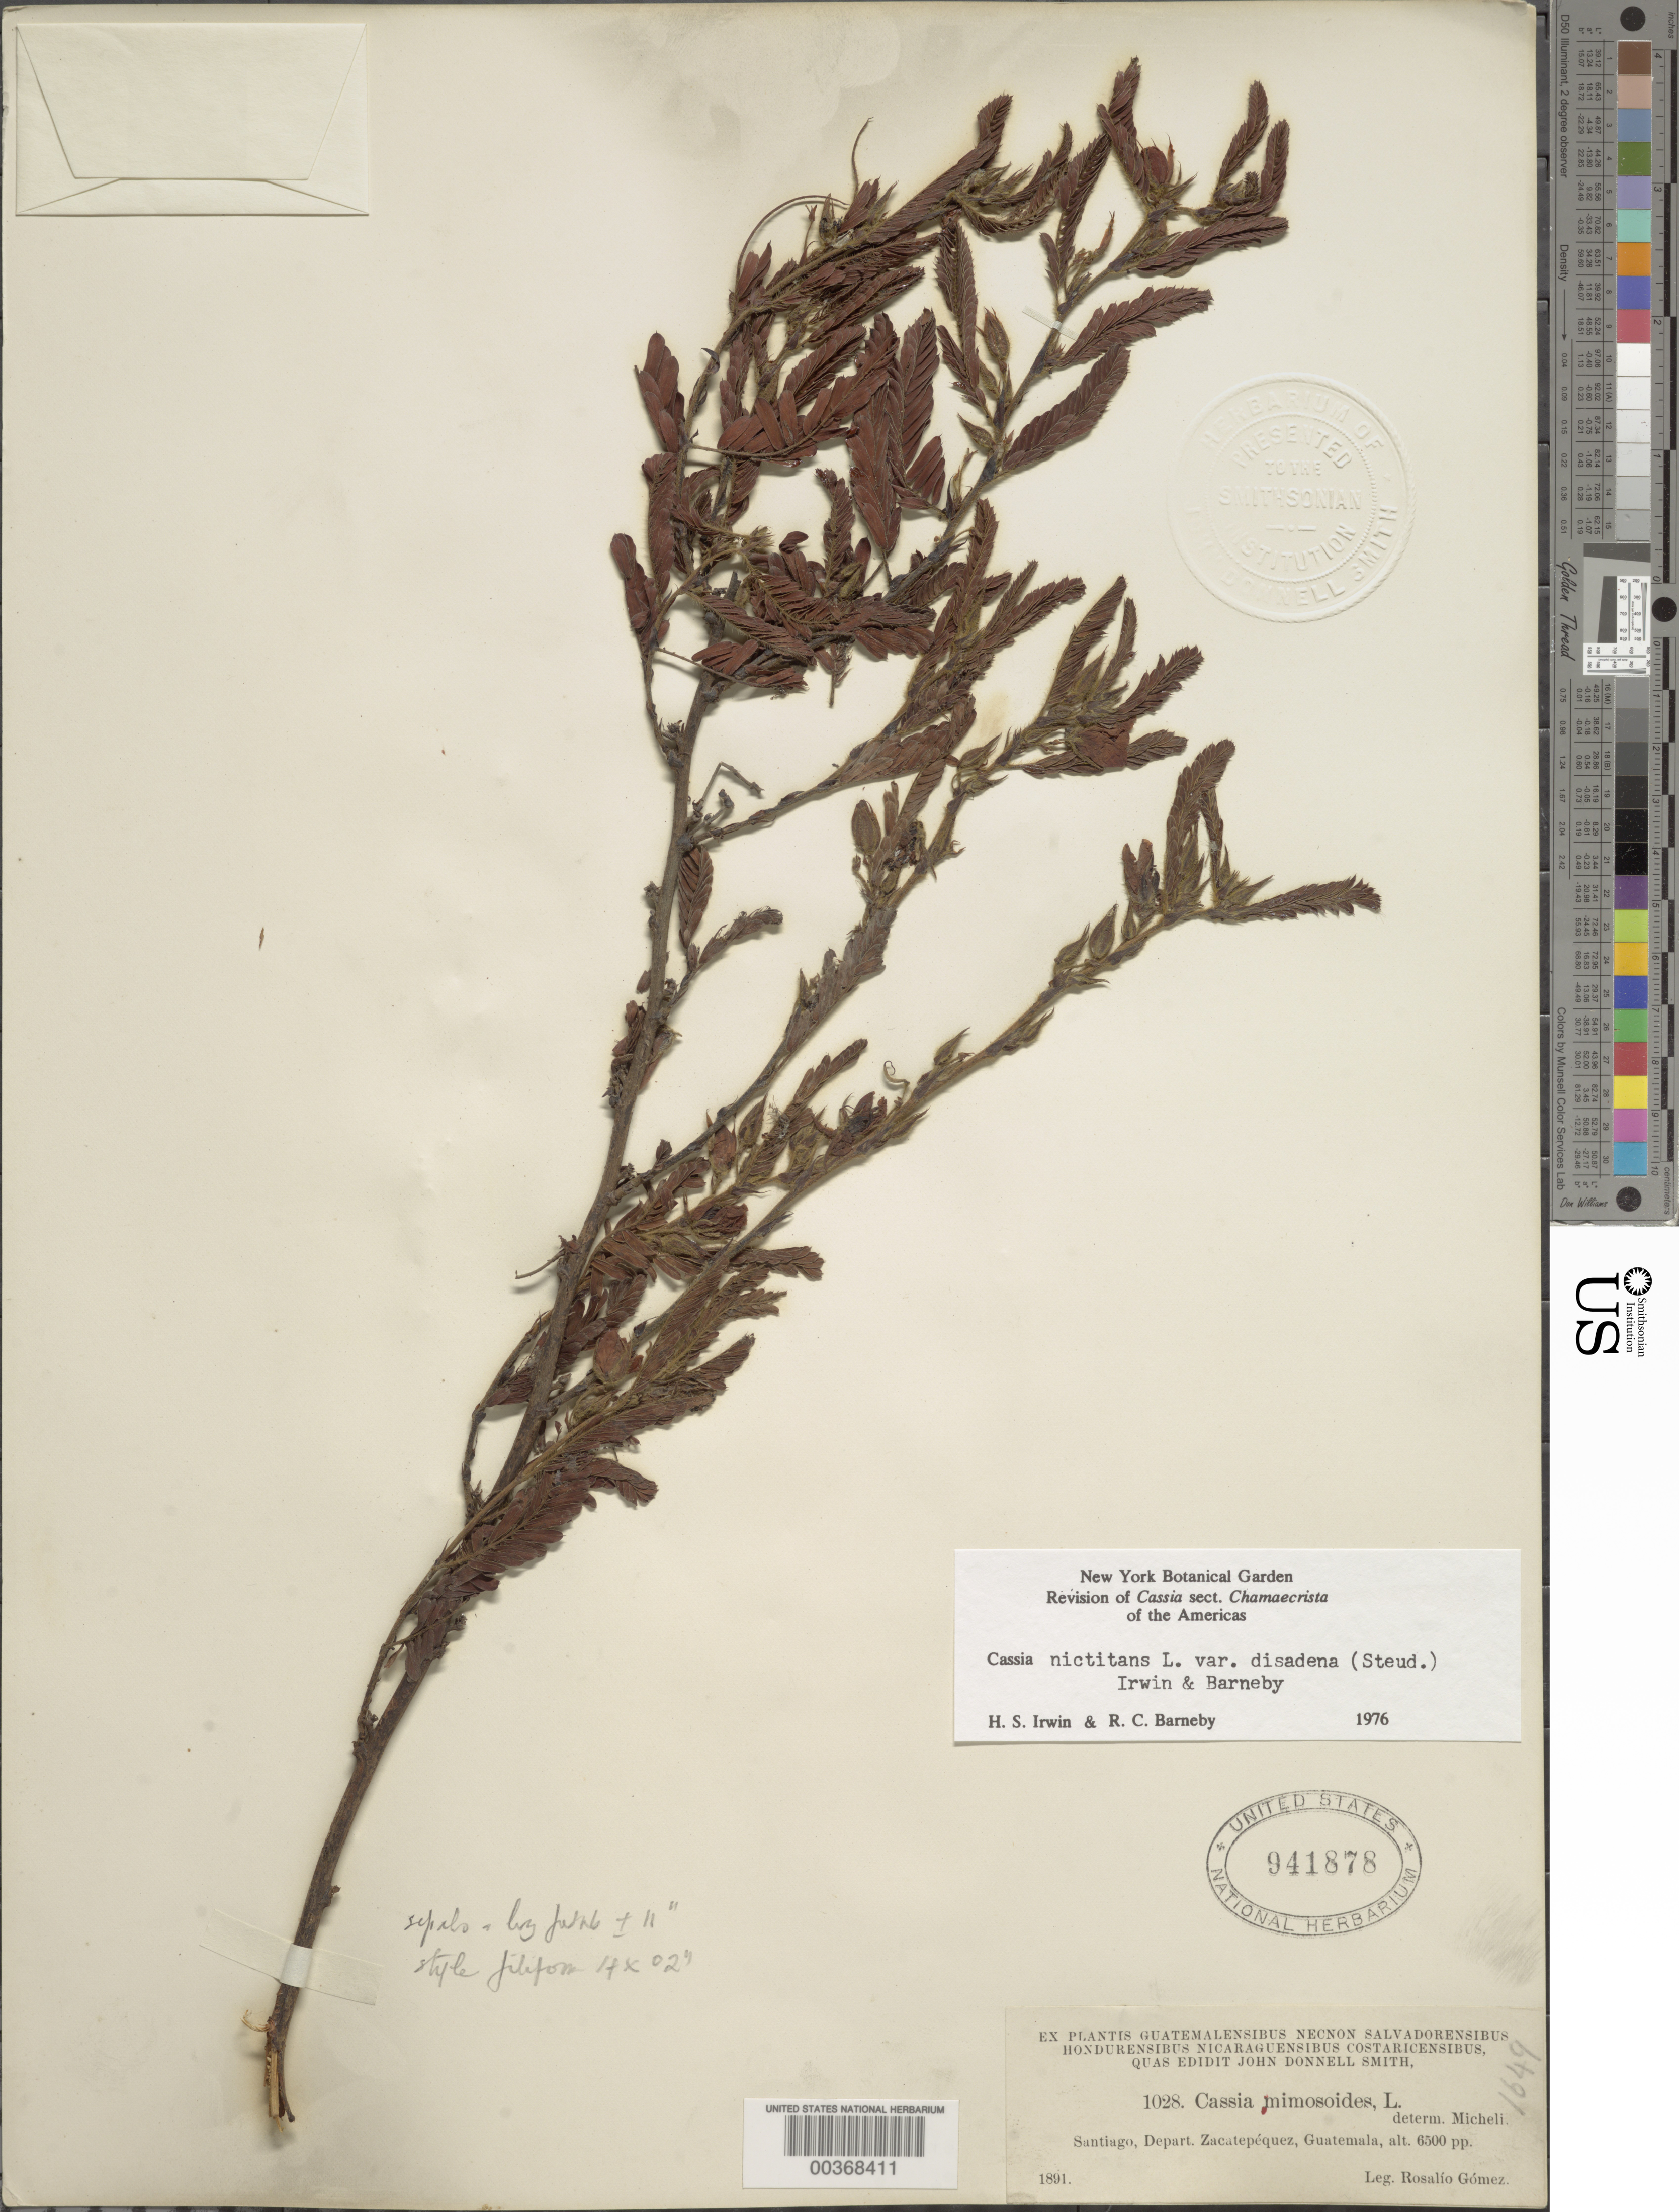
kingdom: Plantae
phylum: Tracheophyta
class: Magnoliopsida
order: Fabales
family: Fabaceae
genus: Chamaecrista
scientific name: Chamaecrista nictitans var. disadena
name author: (Steud.) H.S. Irwin & Barneby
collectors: R. Gómez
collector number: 1028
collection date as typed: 1891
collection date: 1891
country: Guatemala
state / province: Sacatepéquez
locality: Santiago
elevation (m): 1981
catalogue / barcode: US 941878